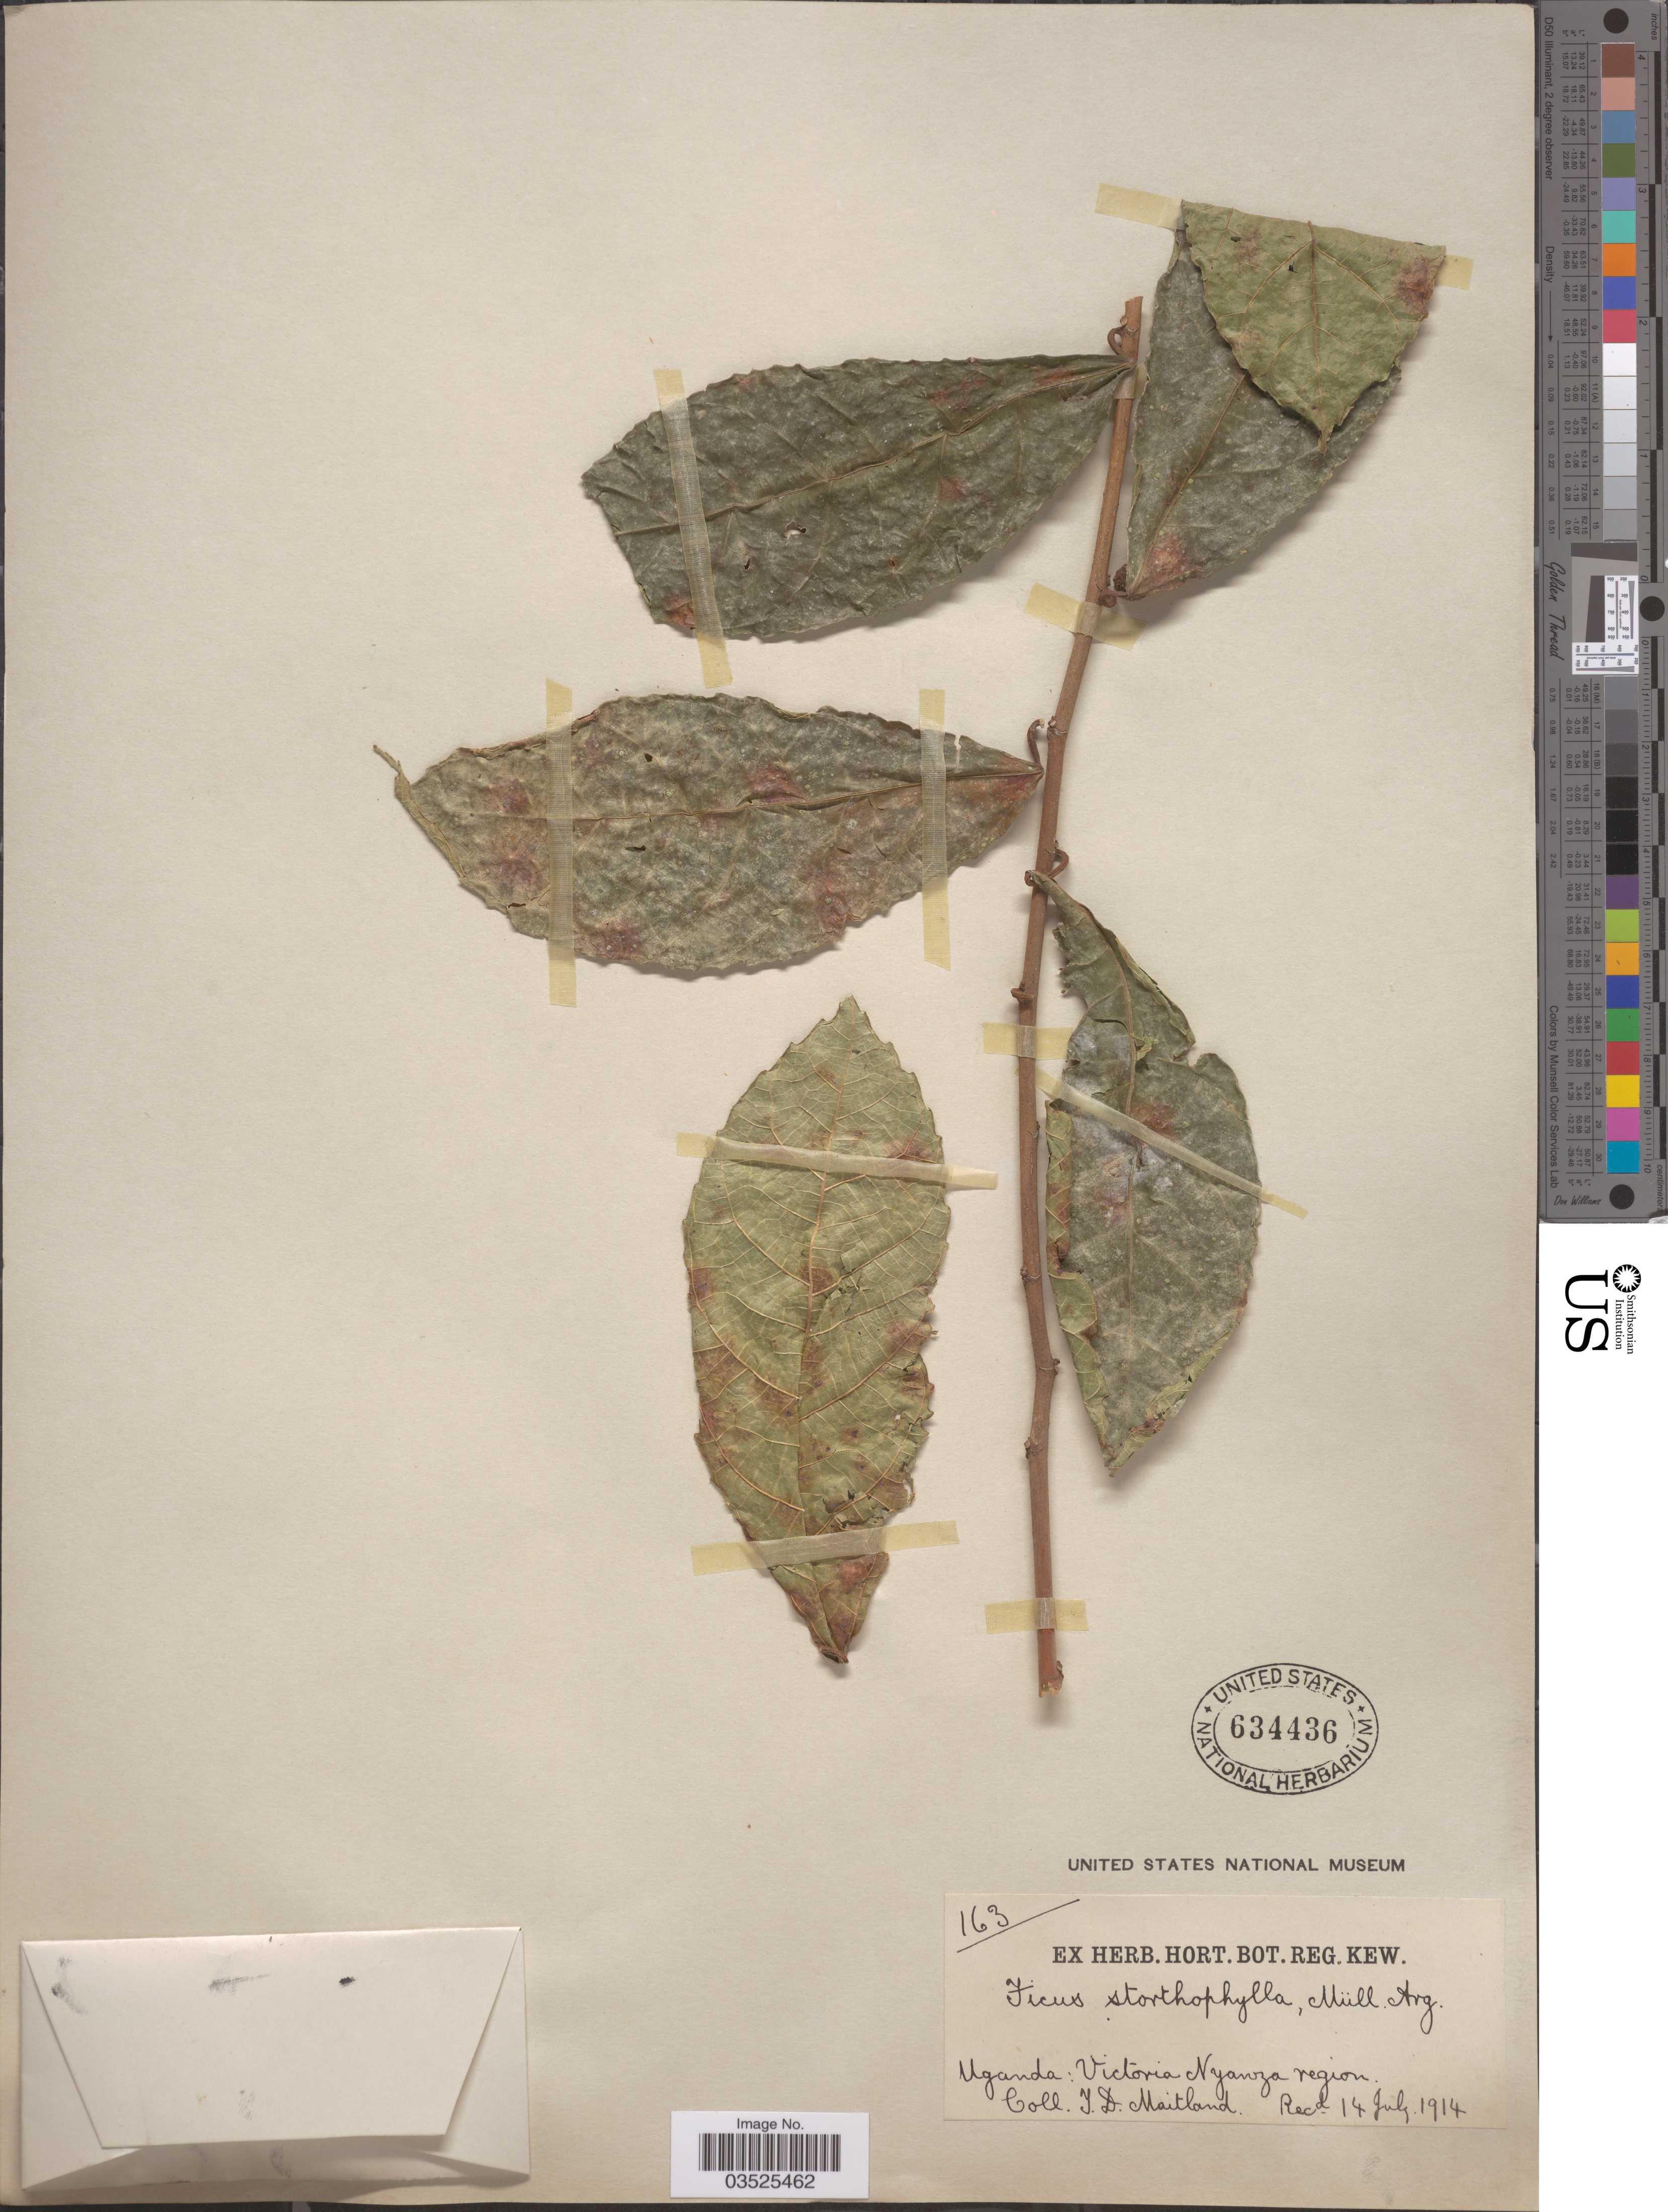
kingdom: Plantae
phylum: Tracheophyta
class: Magnoliopsida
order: Rosales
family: Moraceae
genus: Ficus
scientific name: Ficus storthophylla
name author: Warb.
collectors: T. Maitland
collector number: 163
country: Uganda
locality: Victoria Nyanza region.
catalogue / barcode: US 634436